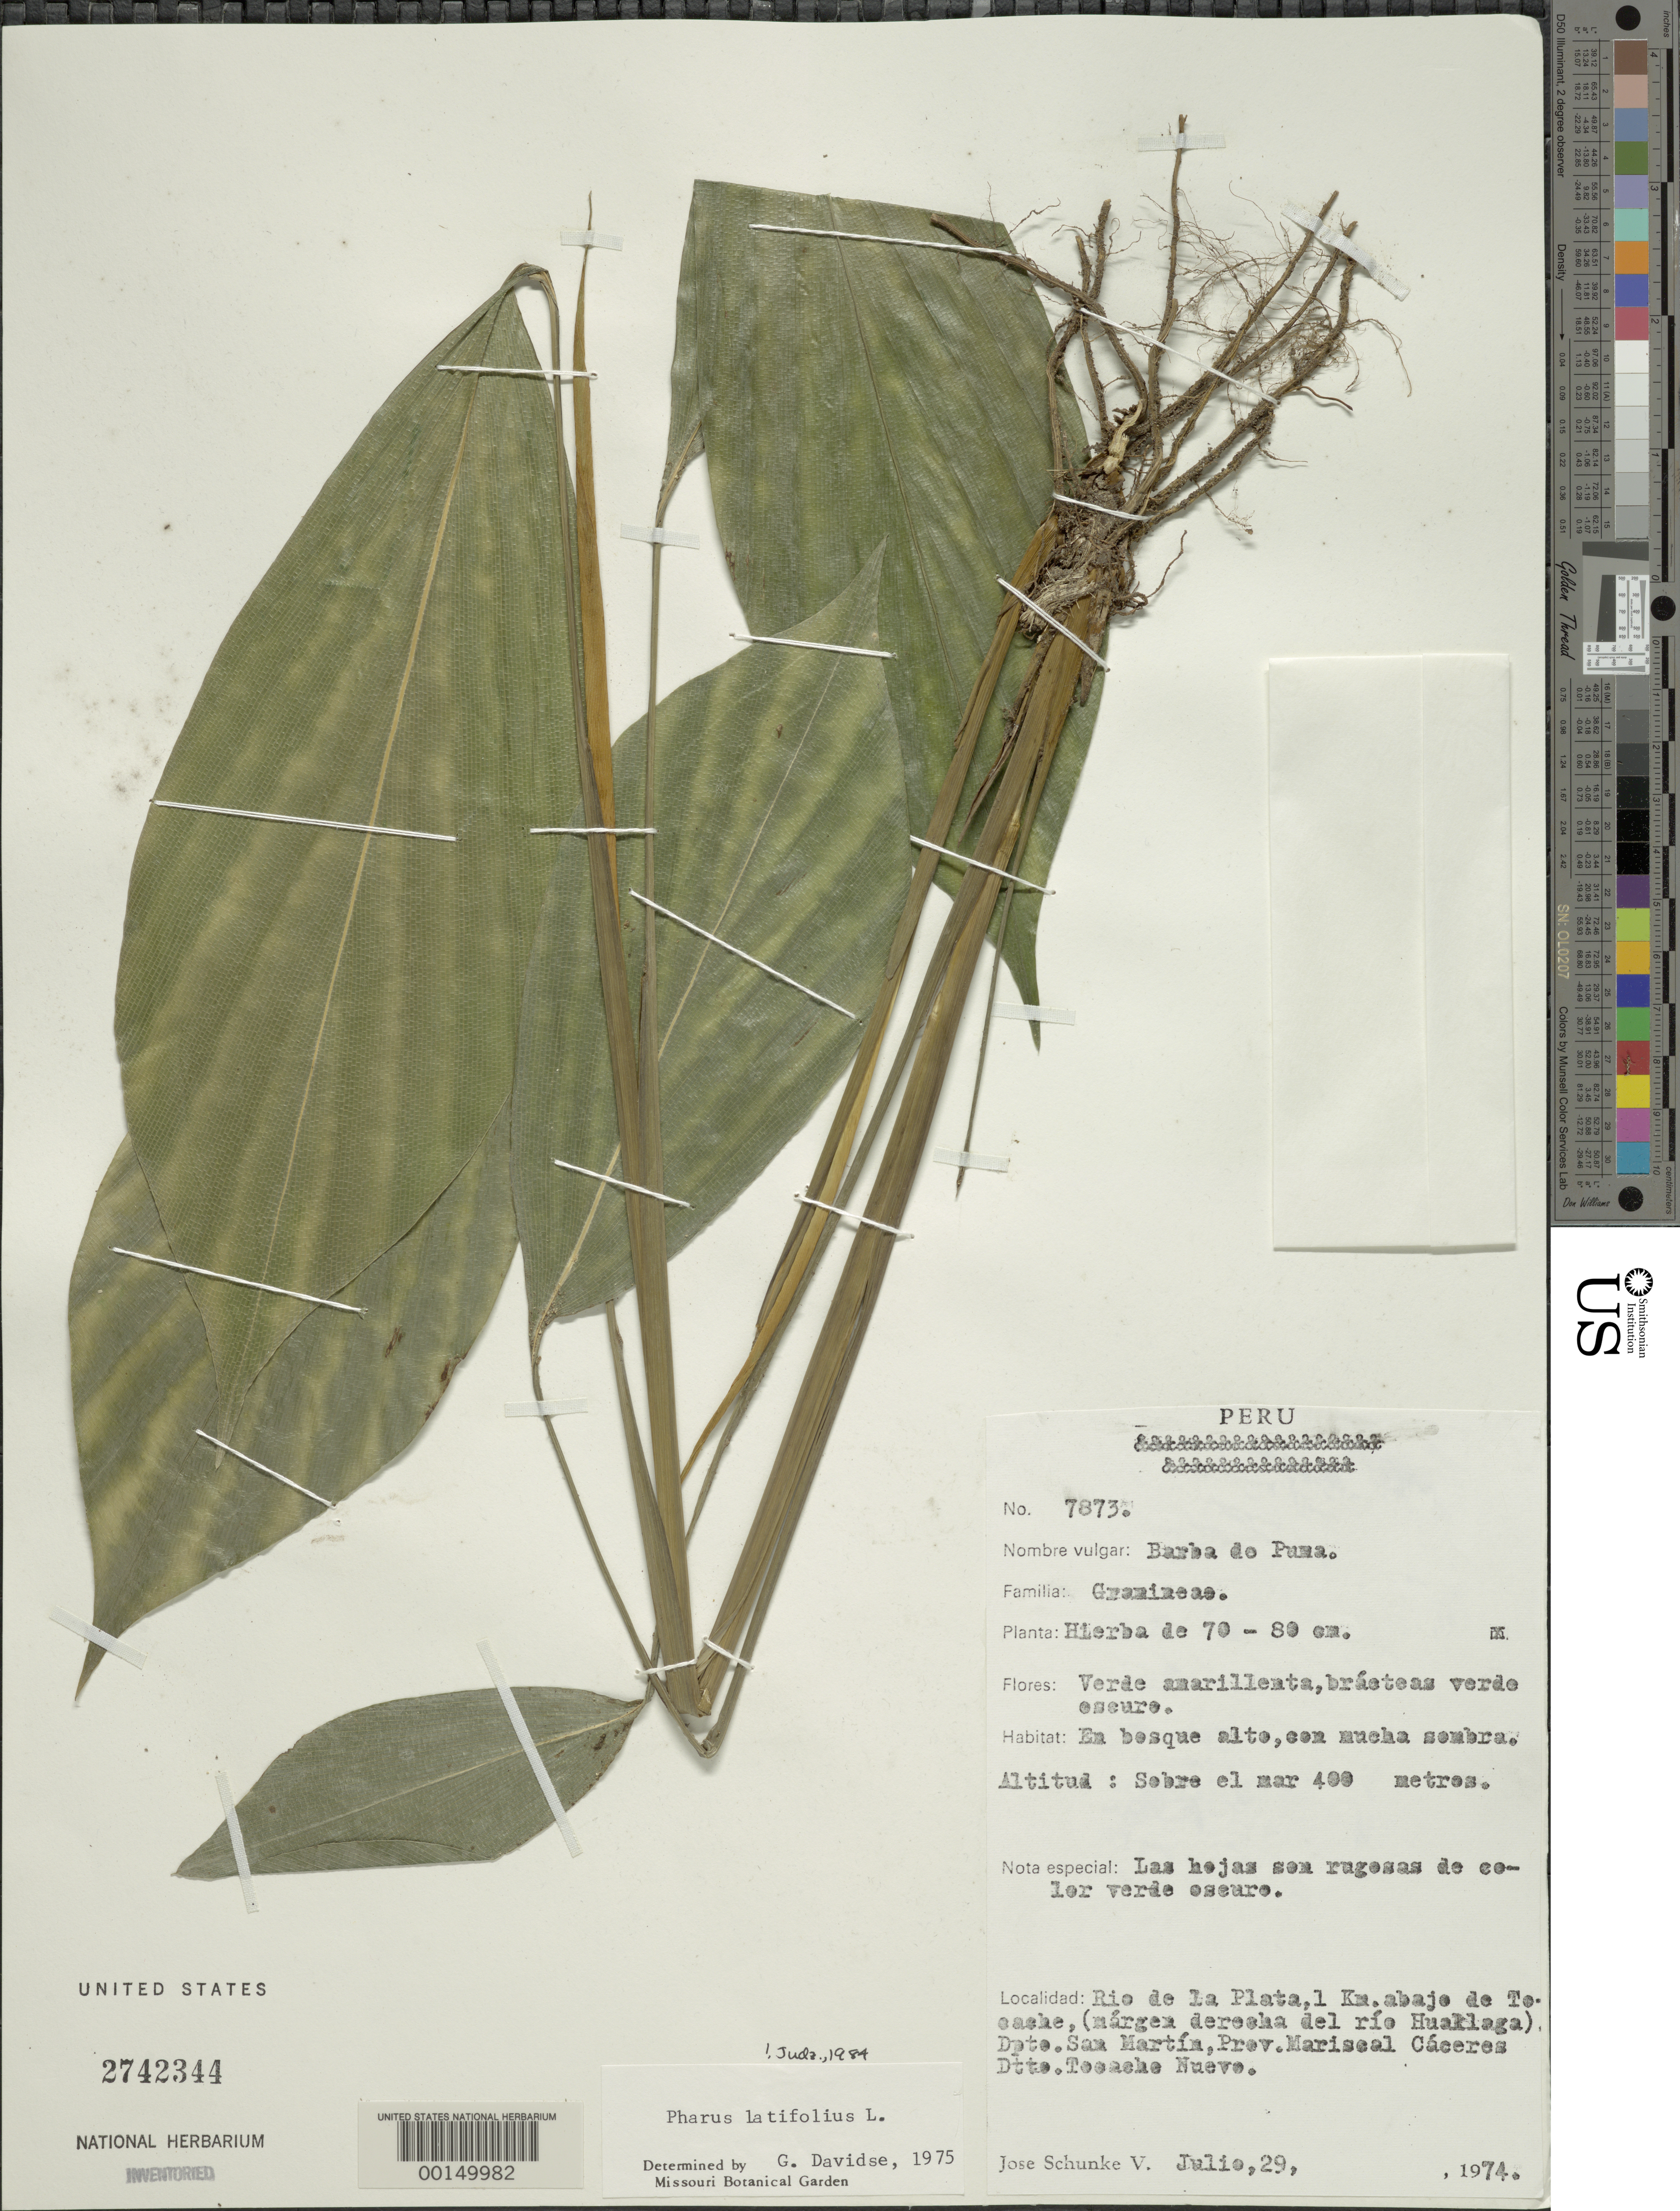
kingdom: Plantae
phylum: Tracheophyta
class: Liliopsida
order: Poales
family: Poaceae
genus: Pharus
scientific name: Pharus latifolius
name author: L.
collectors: J. Schunke Vigo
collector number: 7873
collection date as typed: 29 Jul 1974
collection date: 1974-07-29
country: Peru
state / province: San Martín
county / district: Mariscal Cáceres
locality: Tocache nuevo, rio de la plata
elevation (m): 400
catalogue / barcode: US 2742344